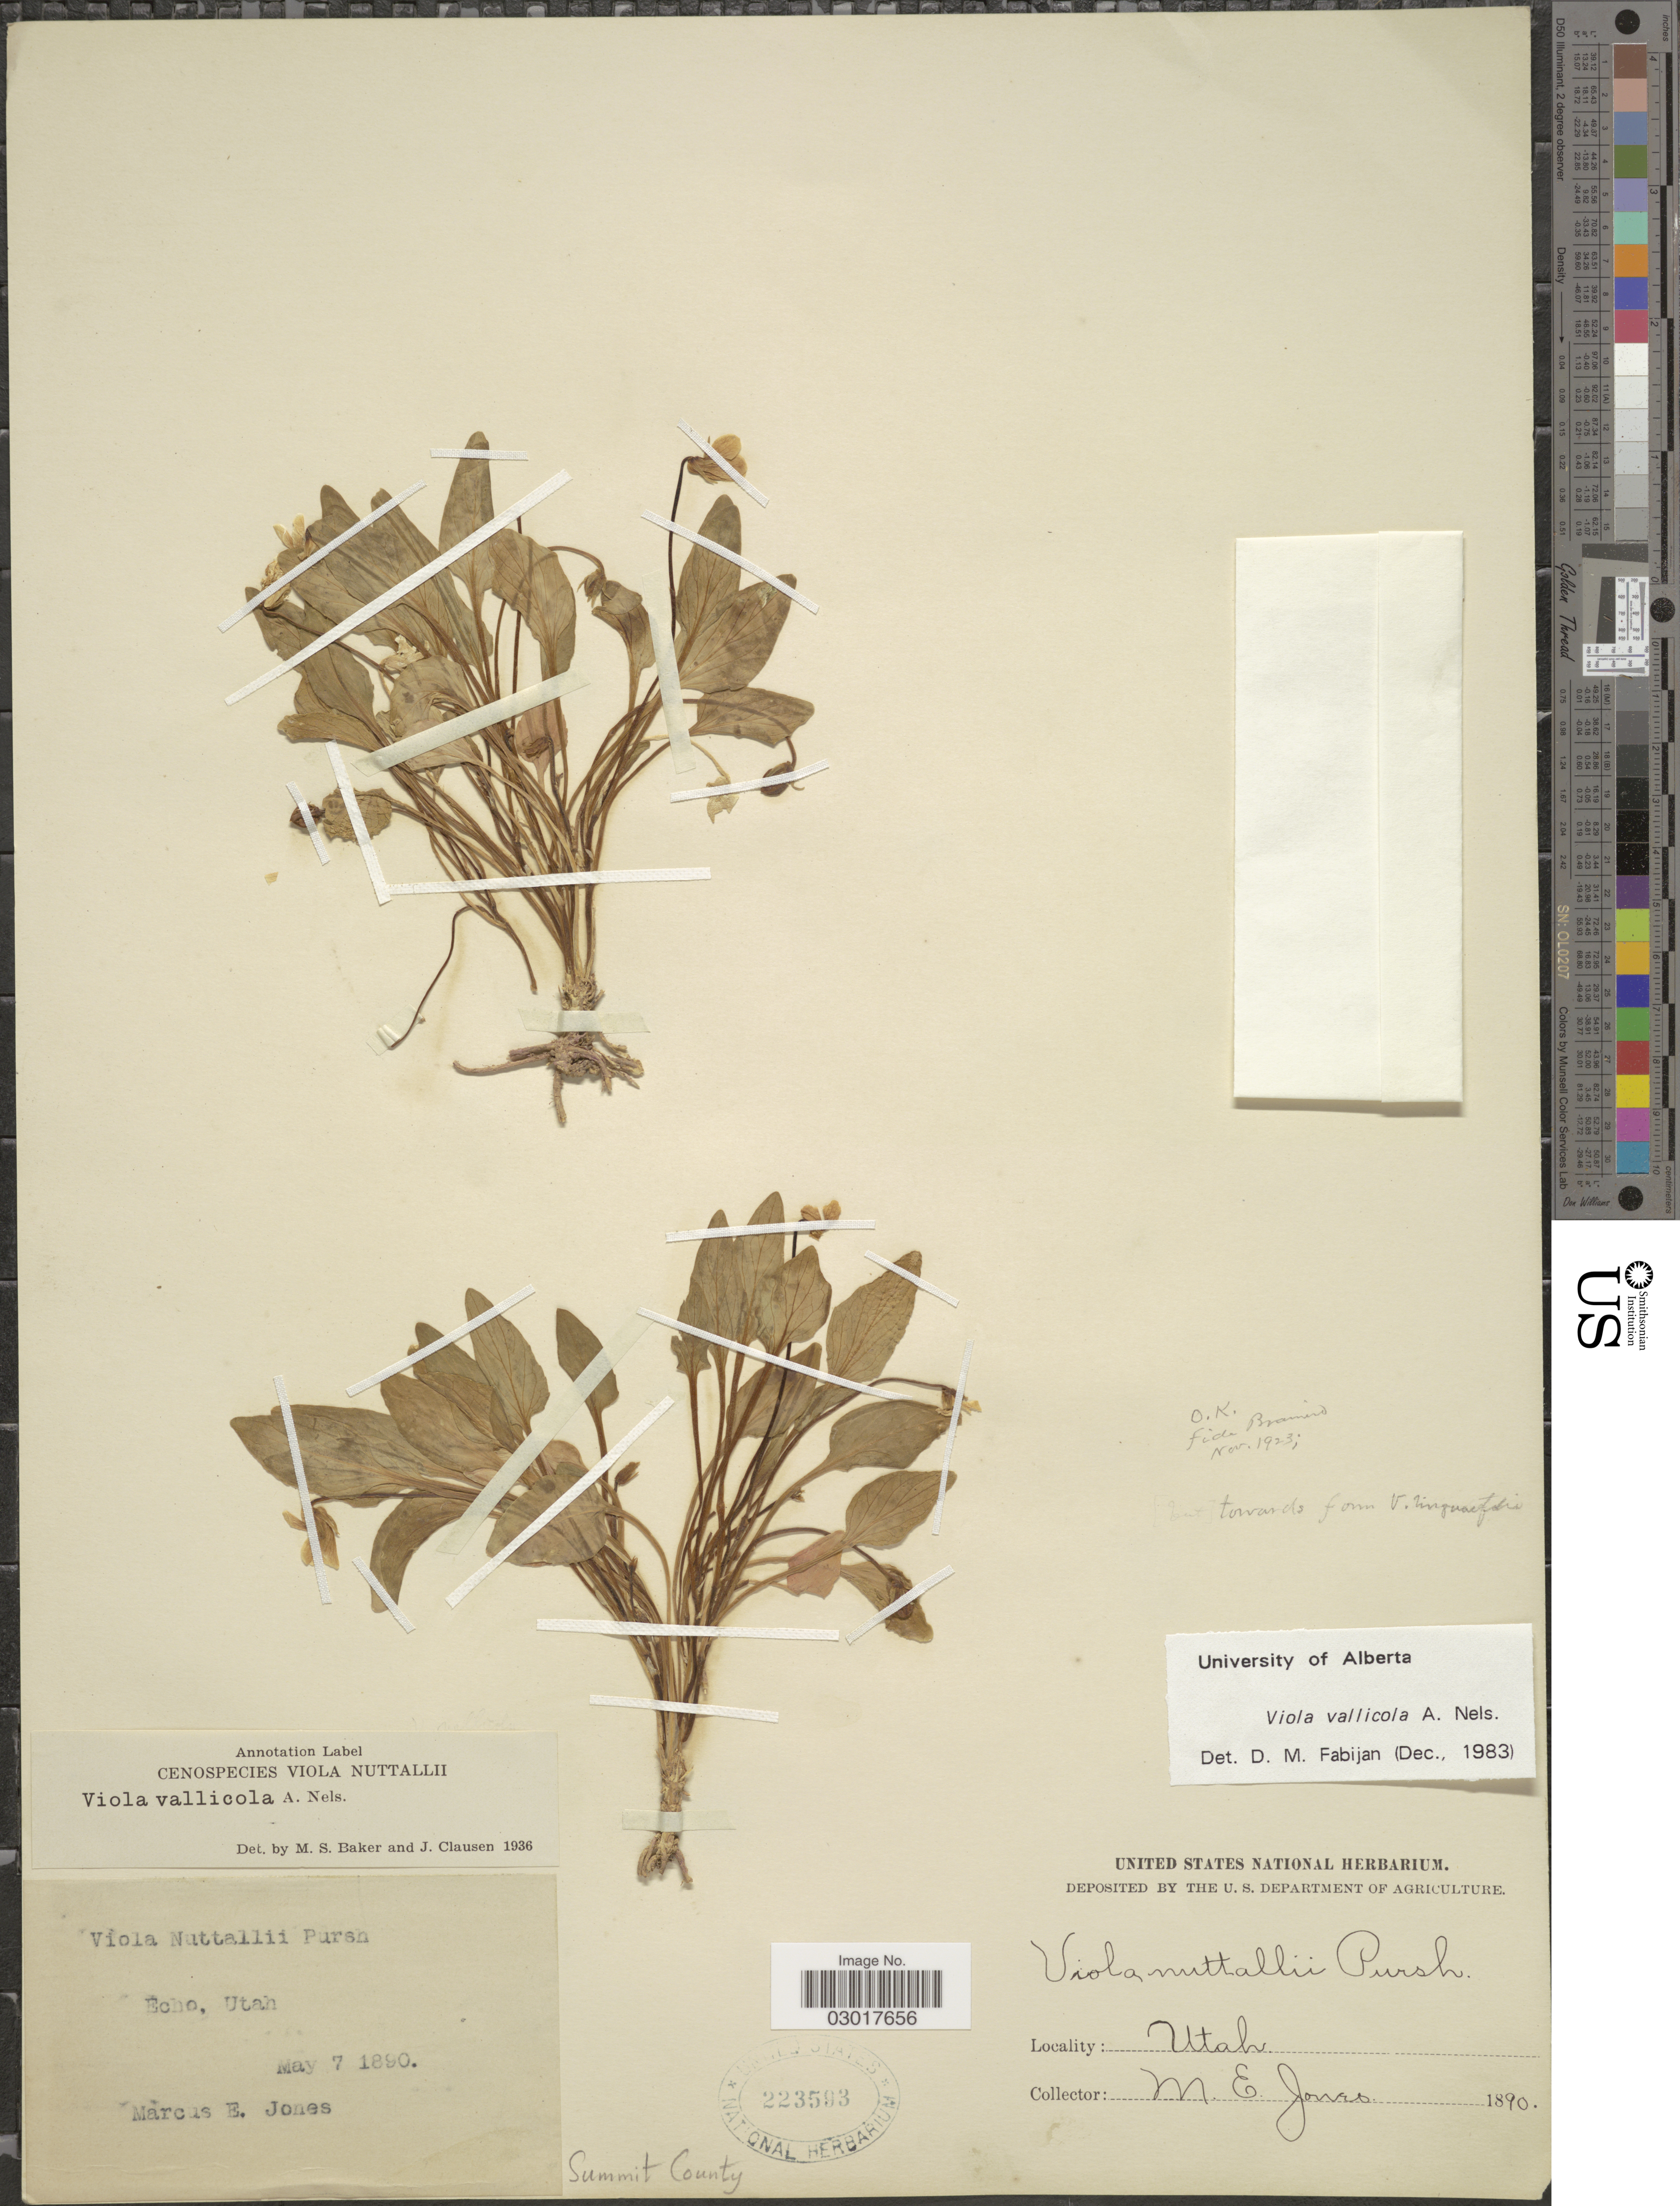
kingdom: Plantae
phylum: Tracheophyta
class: Magnoliopsida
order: Malpighiales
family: Violaceae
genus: Viola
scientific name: Viola vallicola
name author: A. Nelson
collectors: M. E. Jones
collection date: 1890-05-07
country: United States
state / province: Utah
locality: Echo. Summit County.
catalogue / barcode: US 223593